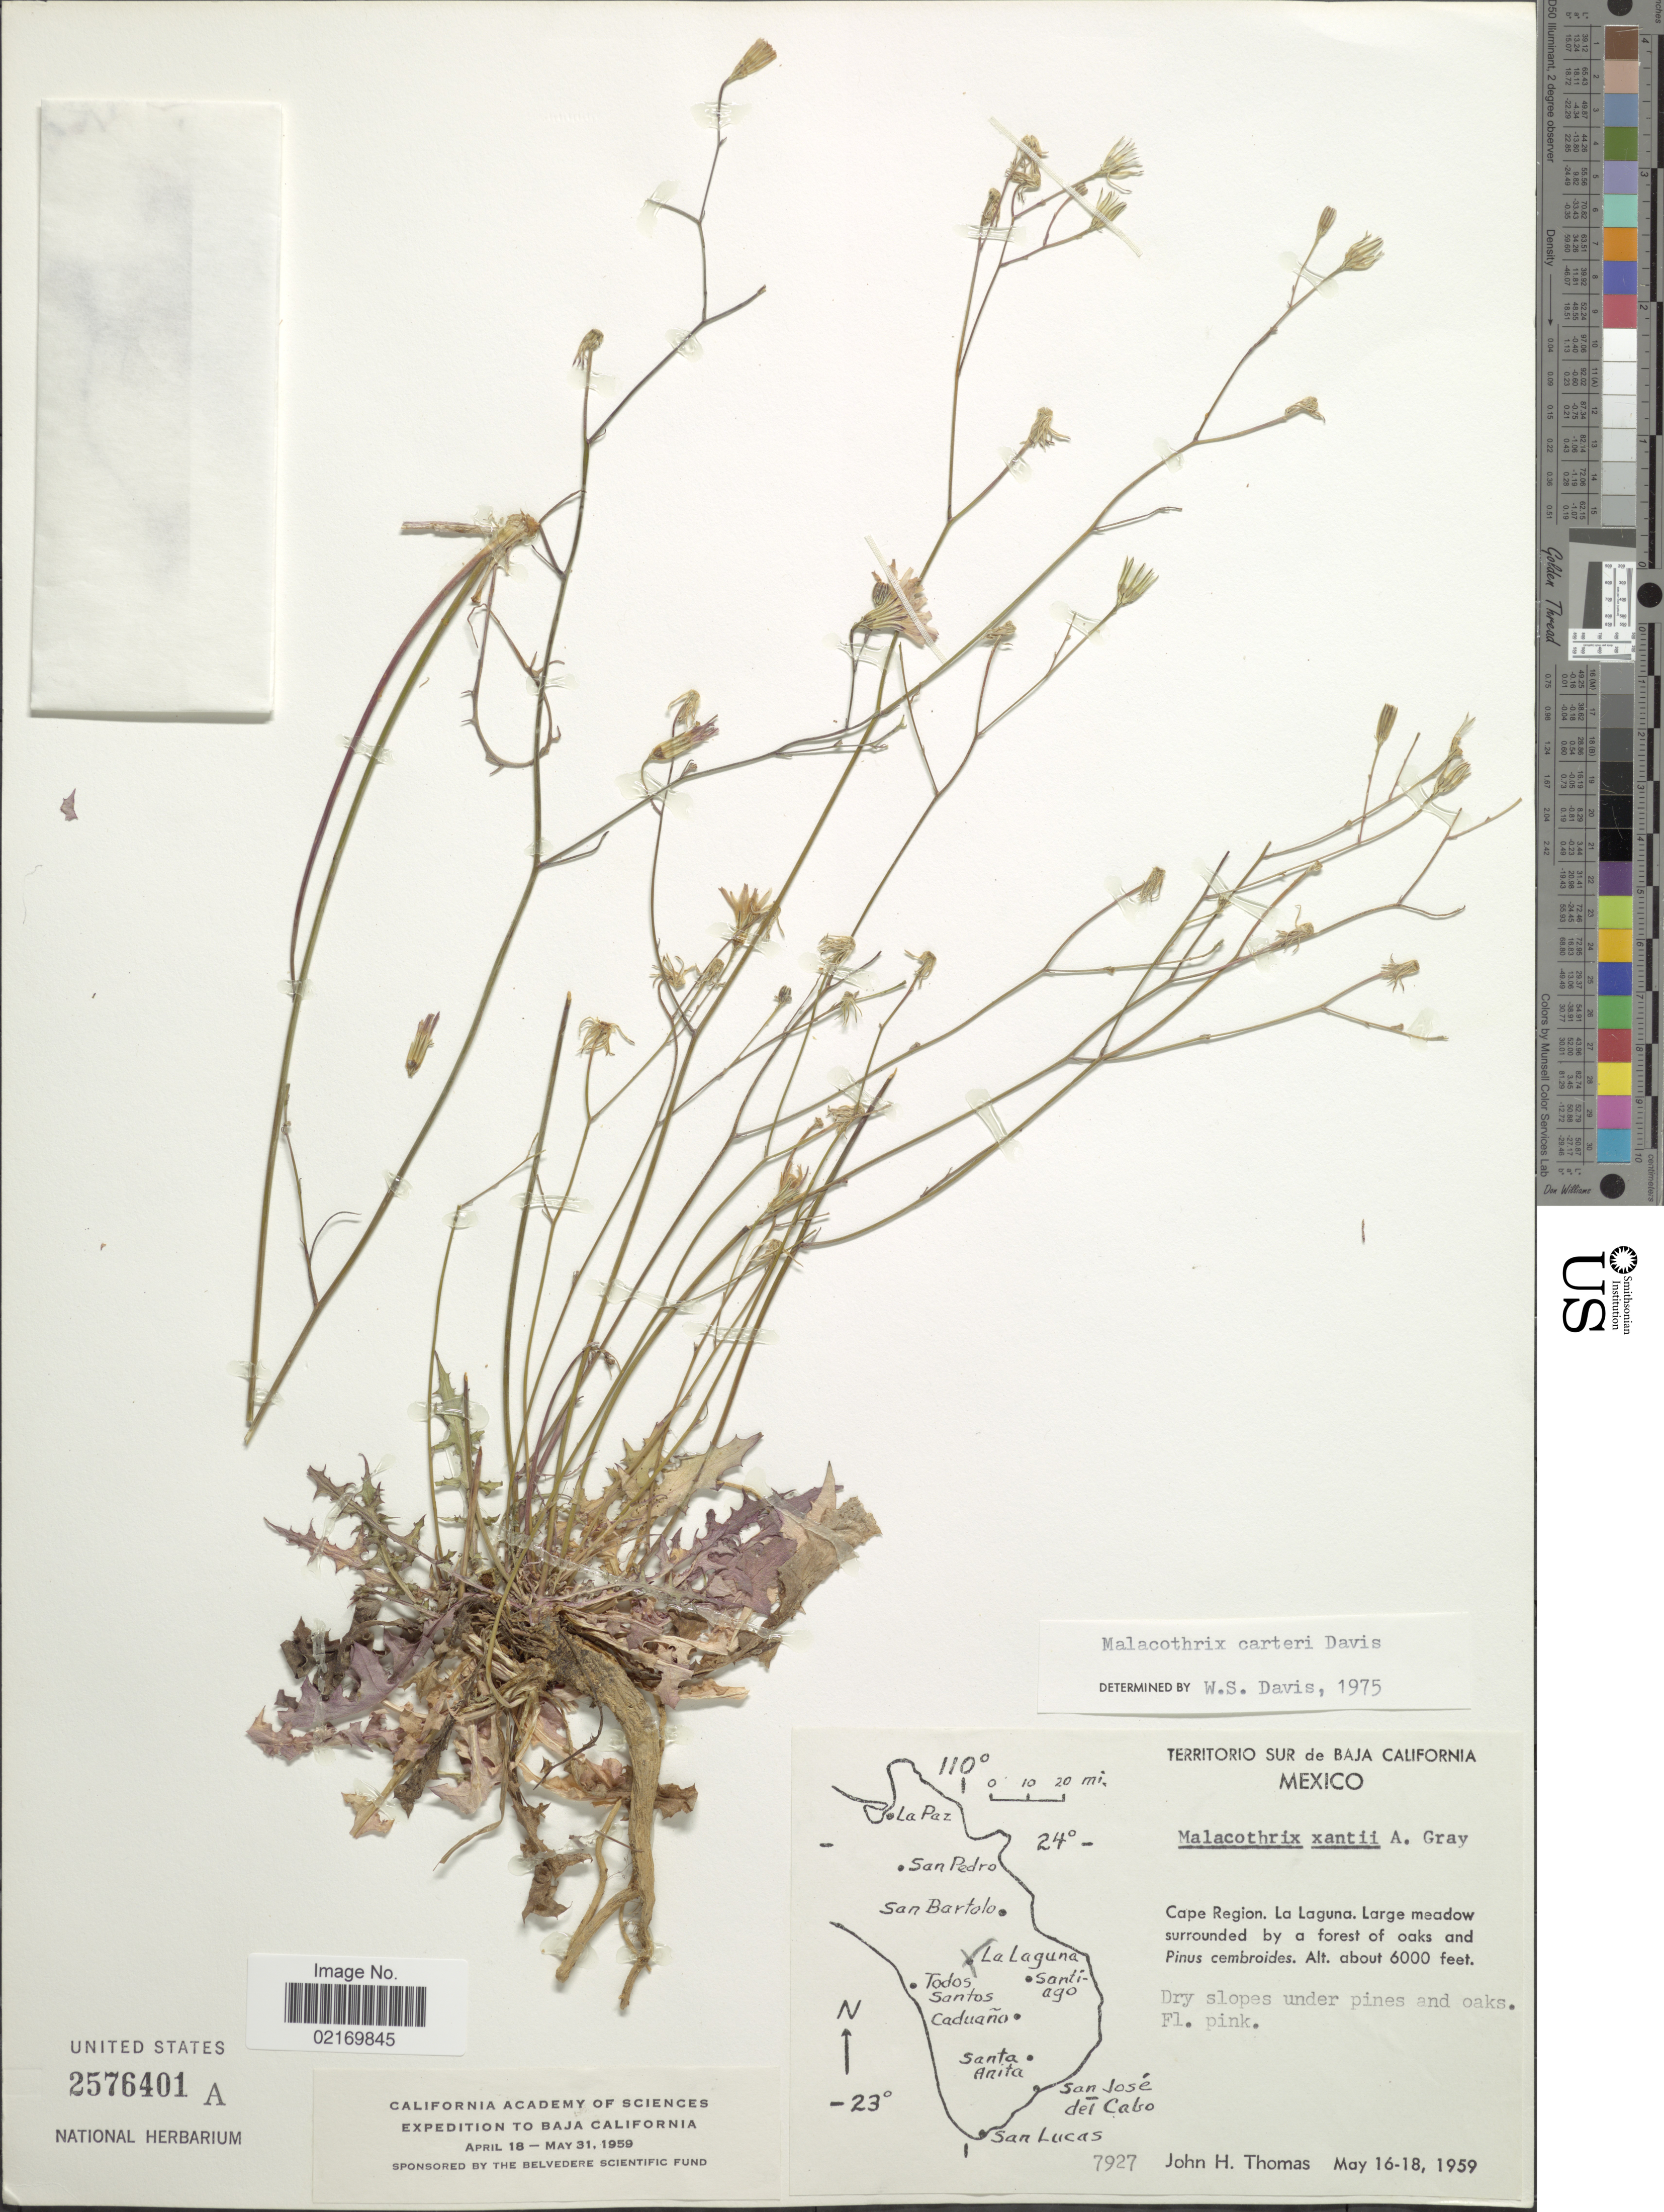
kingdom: Plantae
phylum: Tracheophyta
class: Magnoliopsida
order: Asterales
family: Asteraceae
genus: Malacothrix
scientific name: Malacothrix xantii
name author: A. Gray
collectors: J. H. Thomas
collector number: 7927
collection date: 1959-05-16/1959-05-18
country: Mexico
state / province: Baja California Sur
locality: Cape Region, La Laguna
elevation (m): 1829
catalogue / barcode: US 2576401A